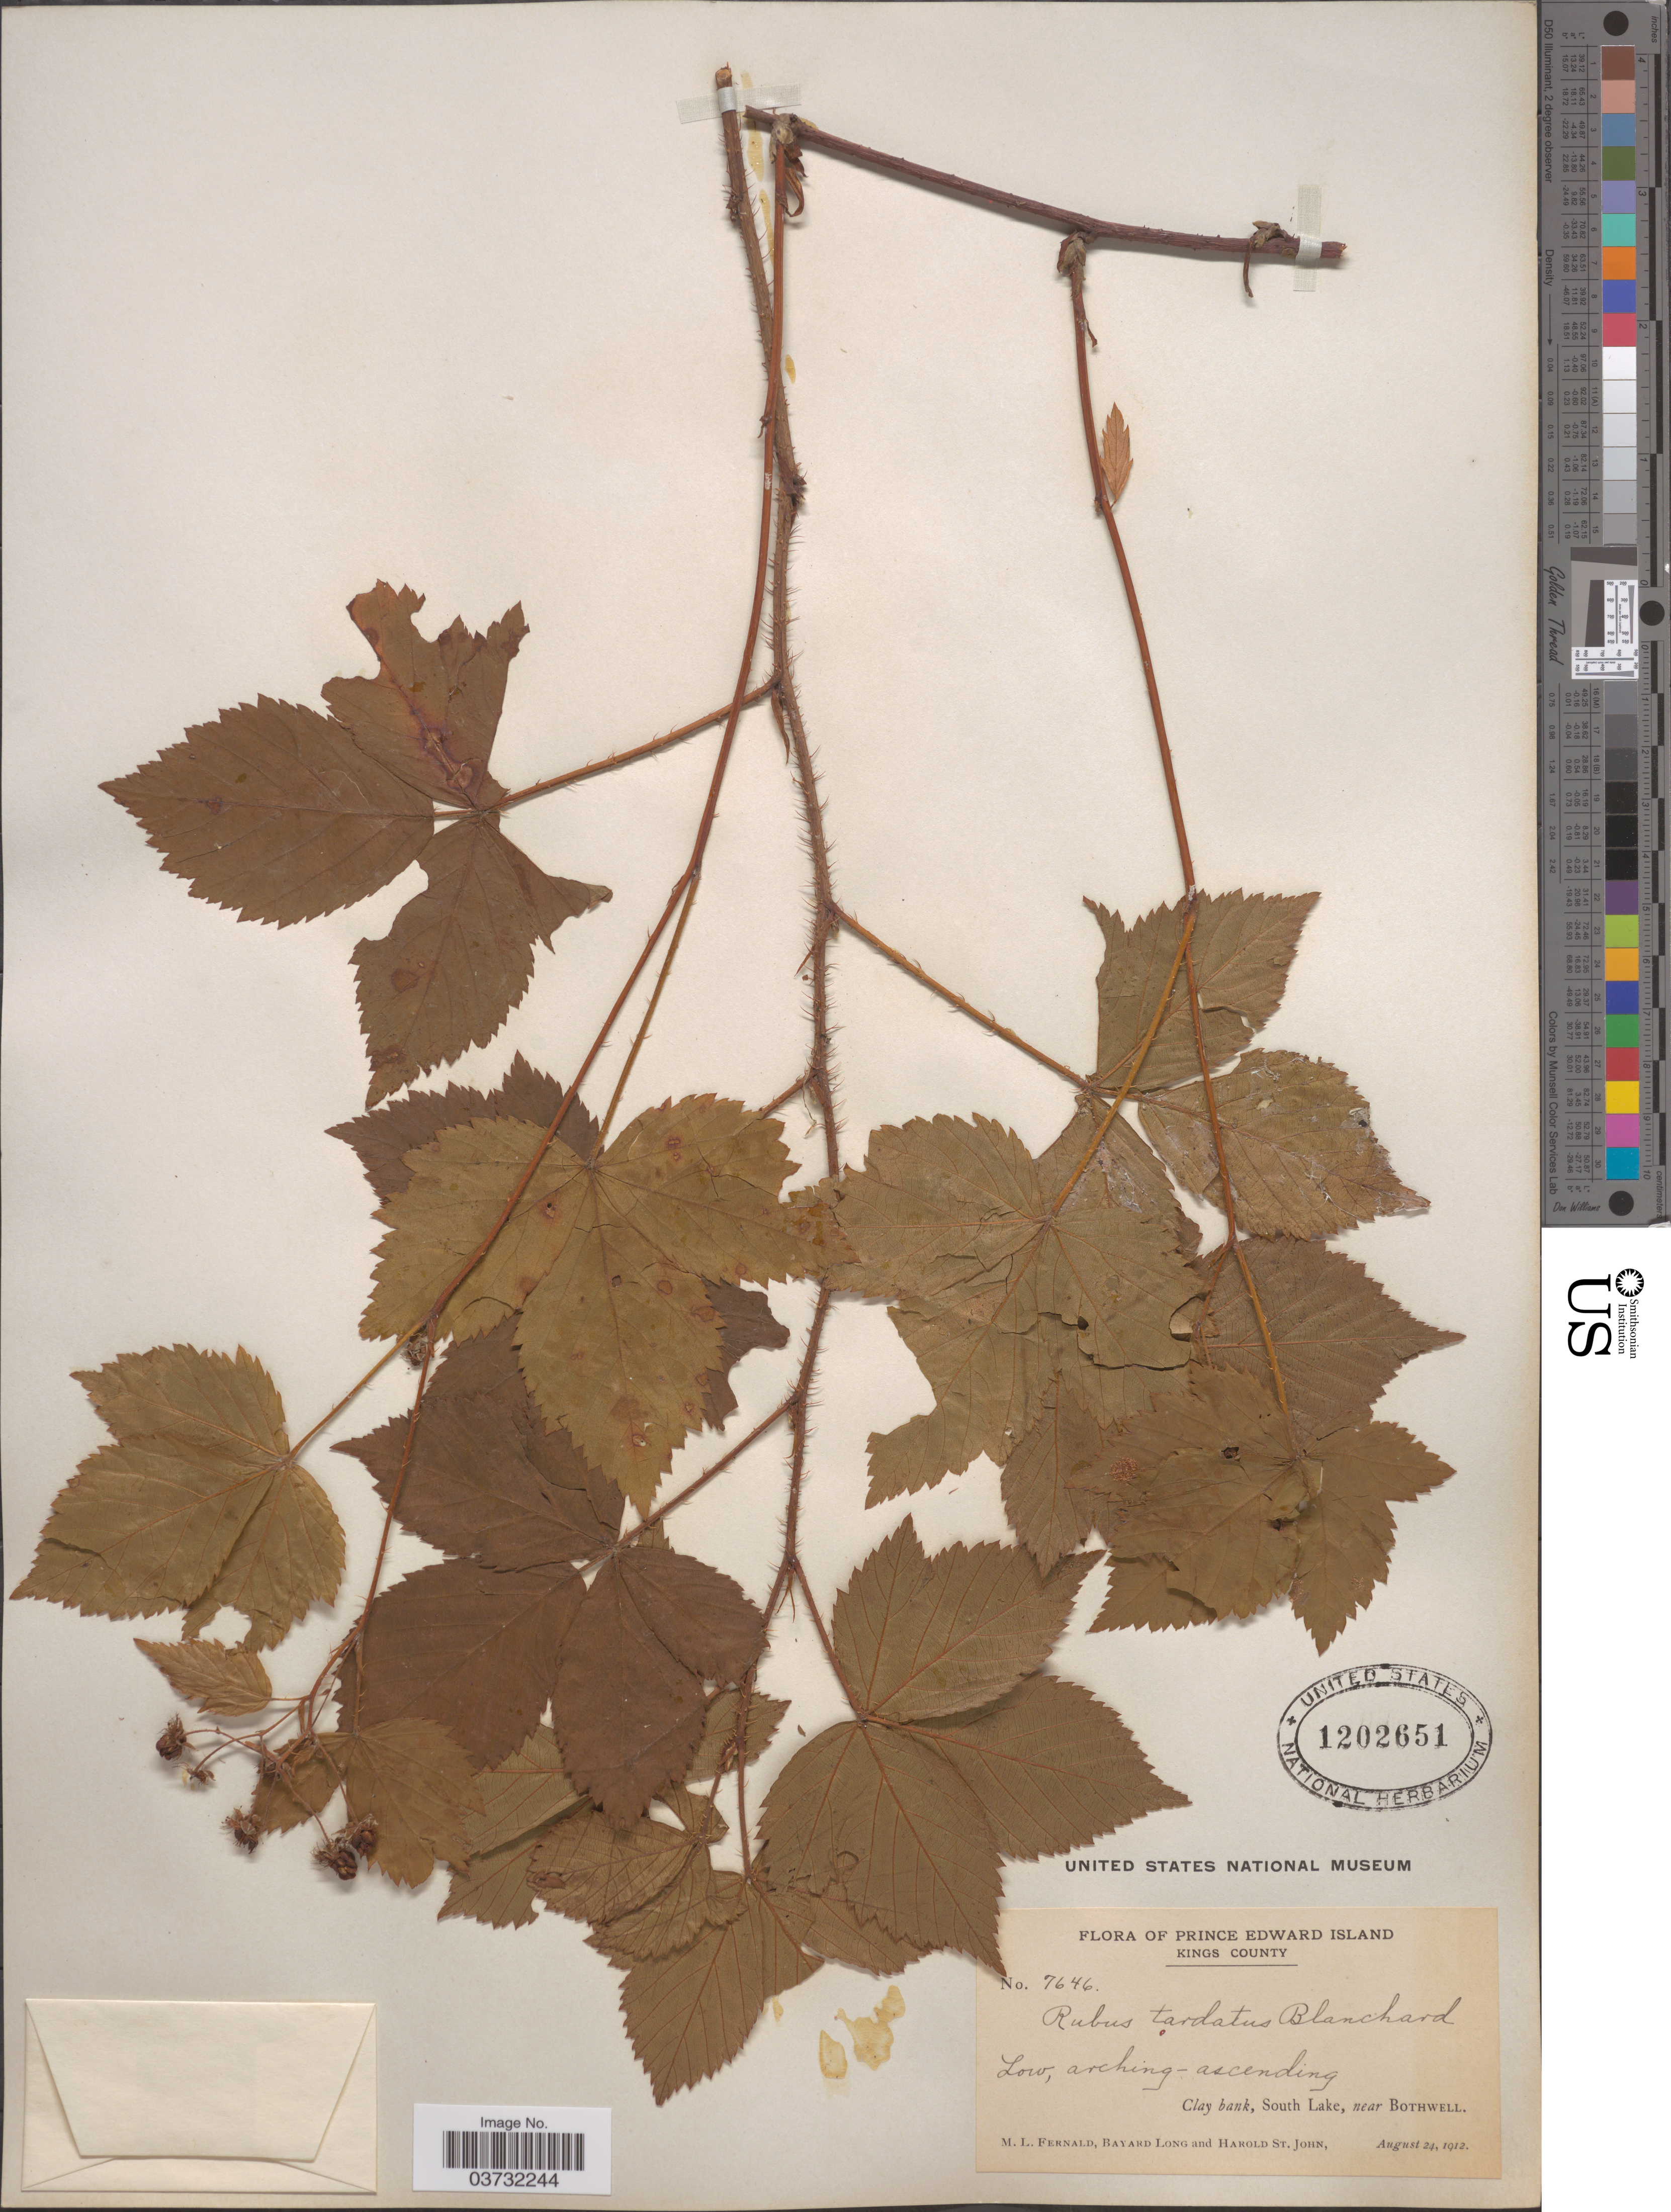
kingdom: Plantae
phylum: Tracheophyta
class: Magnoliopsida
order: Rosales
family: Rosaceae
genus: Rubus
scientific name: Rubus tardatus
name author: Blanch.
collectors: M. L. Fernald, B. Long & H. St. John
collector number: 7646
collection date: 1912-08-24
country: Canada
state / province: Prince Edward Island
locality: Kings County. Clay bank, South Lake, near Bothwell.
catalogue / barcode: US 1202651